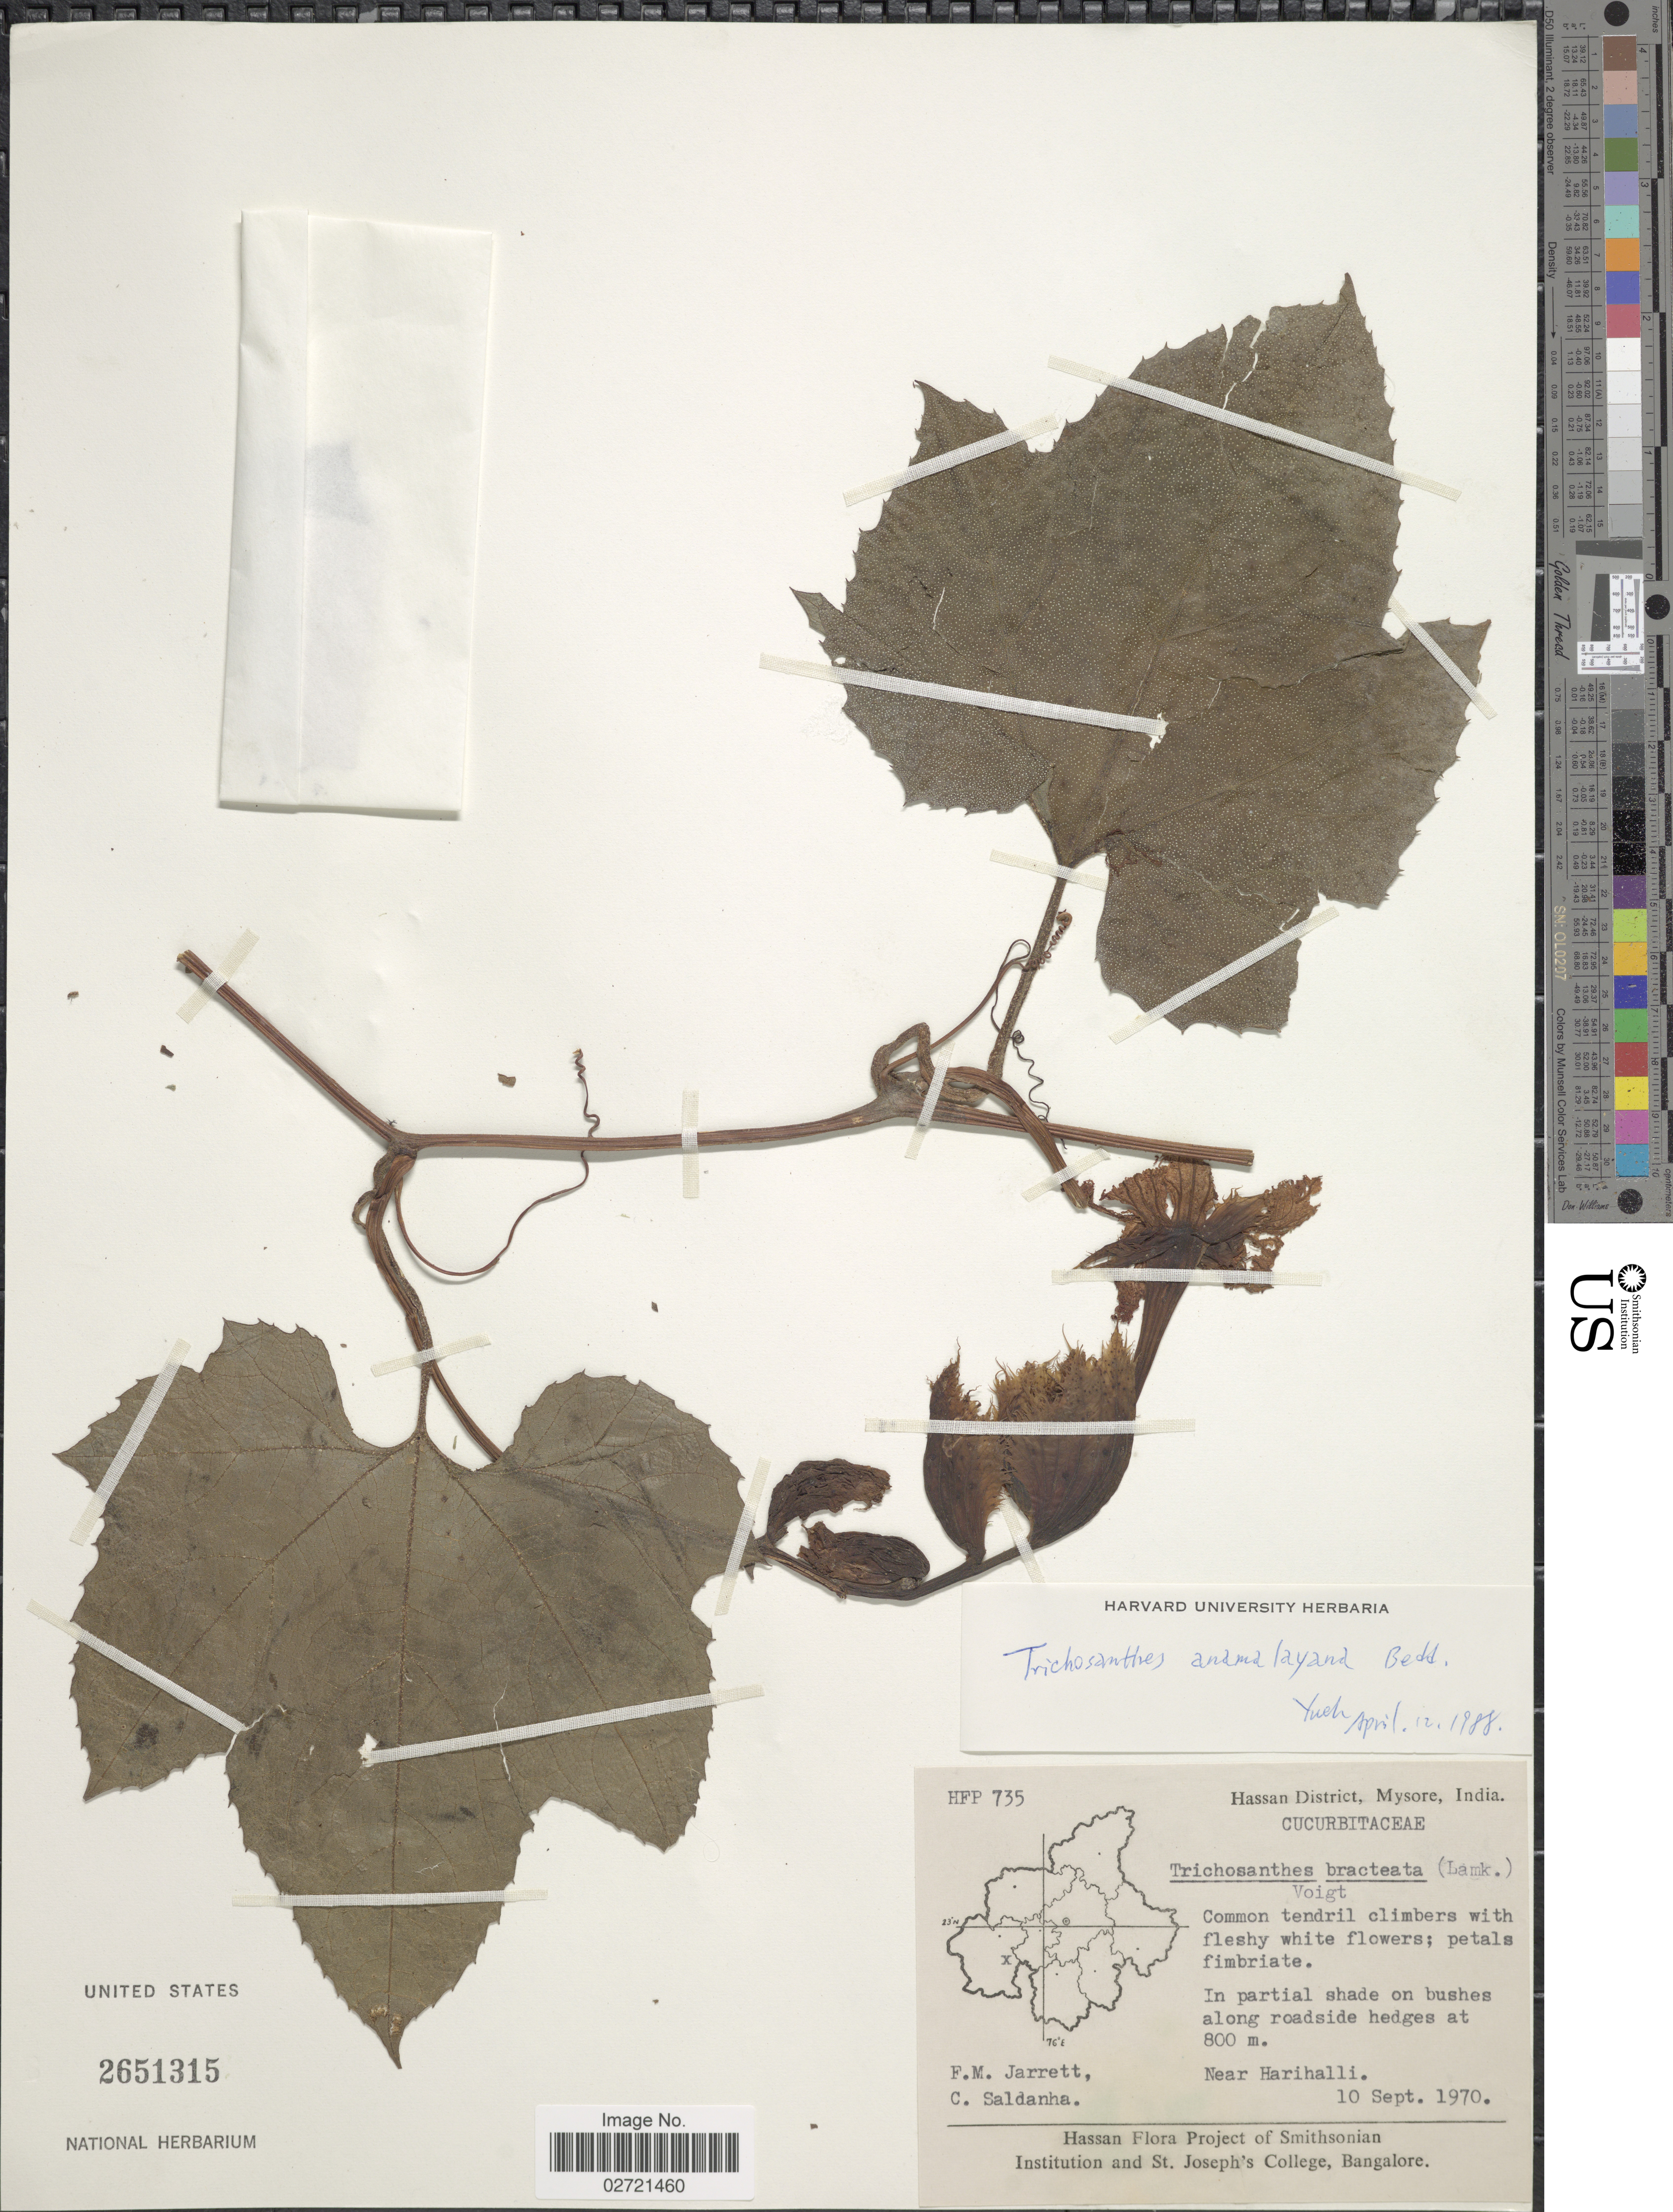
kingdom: Plantae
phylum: Tracheophyta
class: Magnoliopsida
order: Cucurbitales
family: Cucurbitaceae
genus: Trichosanthes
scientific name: Trichosanthes anamalayana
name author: Bedd.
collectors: F. M. Jarrett & C. Saldanha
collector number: HFP 735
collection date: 1970-09-10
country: India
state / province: Karnataka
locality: Hassan District, Mysore, India, Near Harihalli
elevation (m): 800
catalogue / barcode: US 2651315